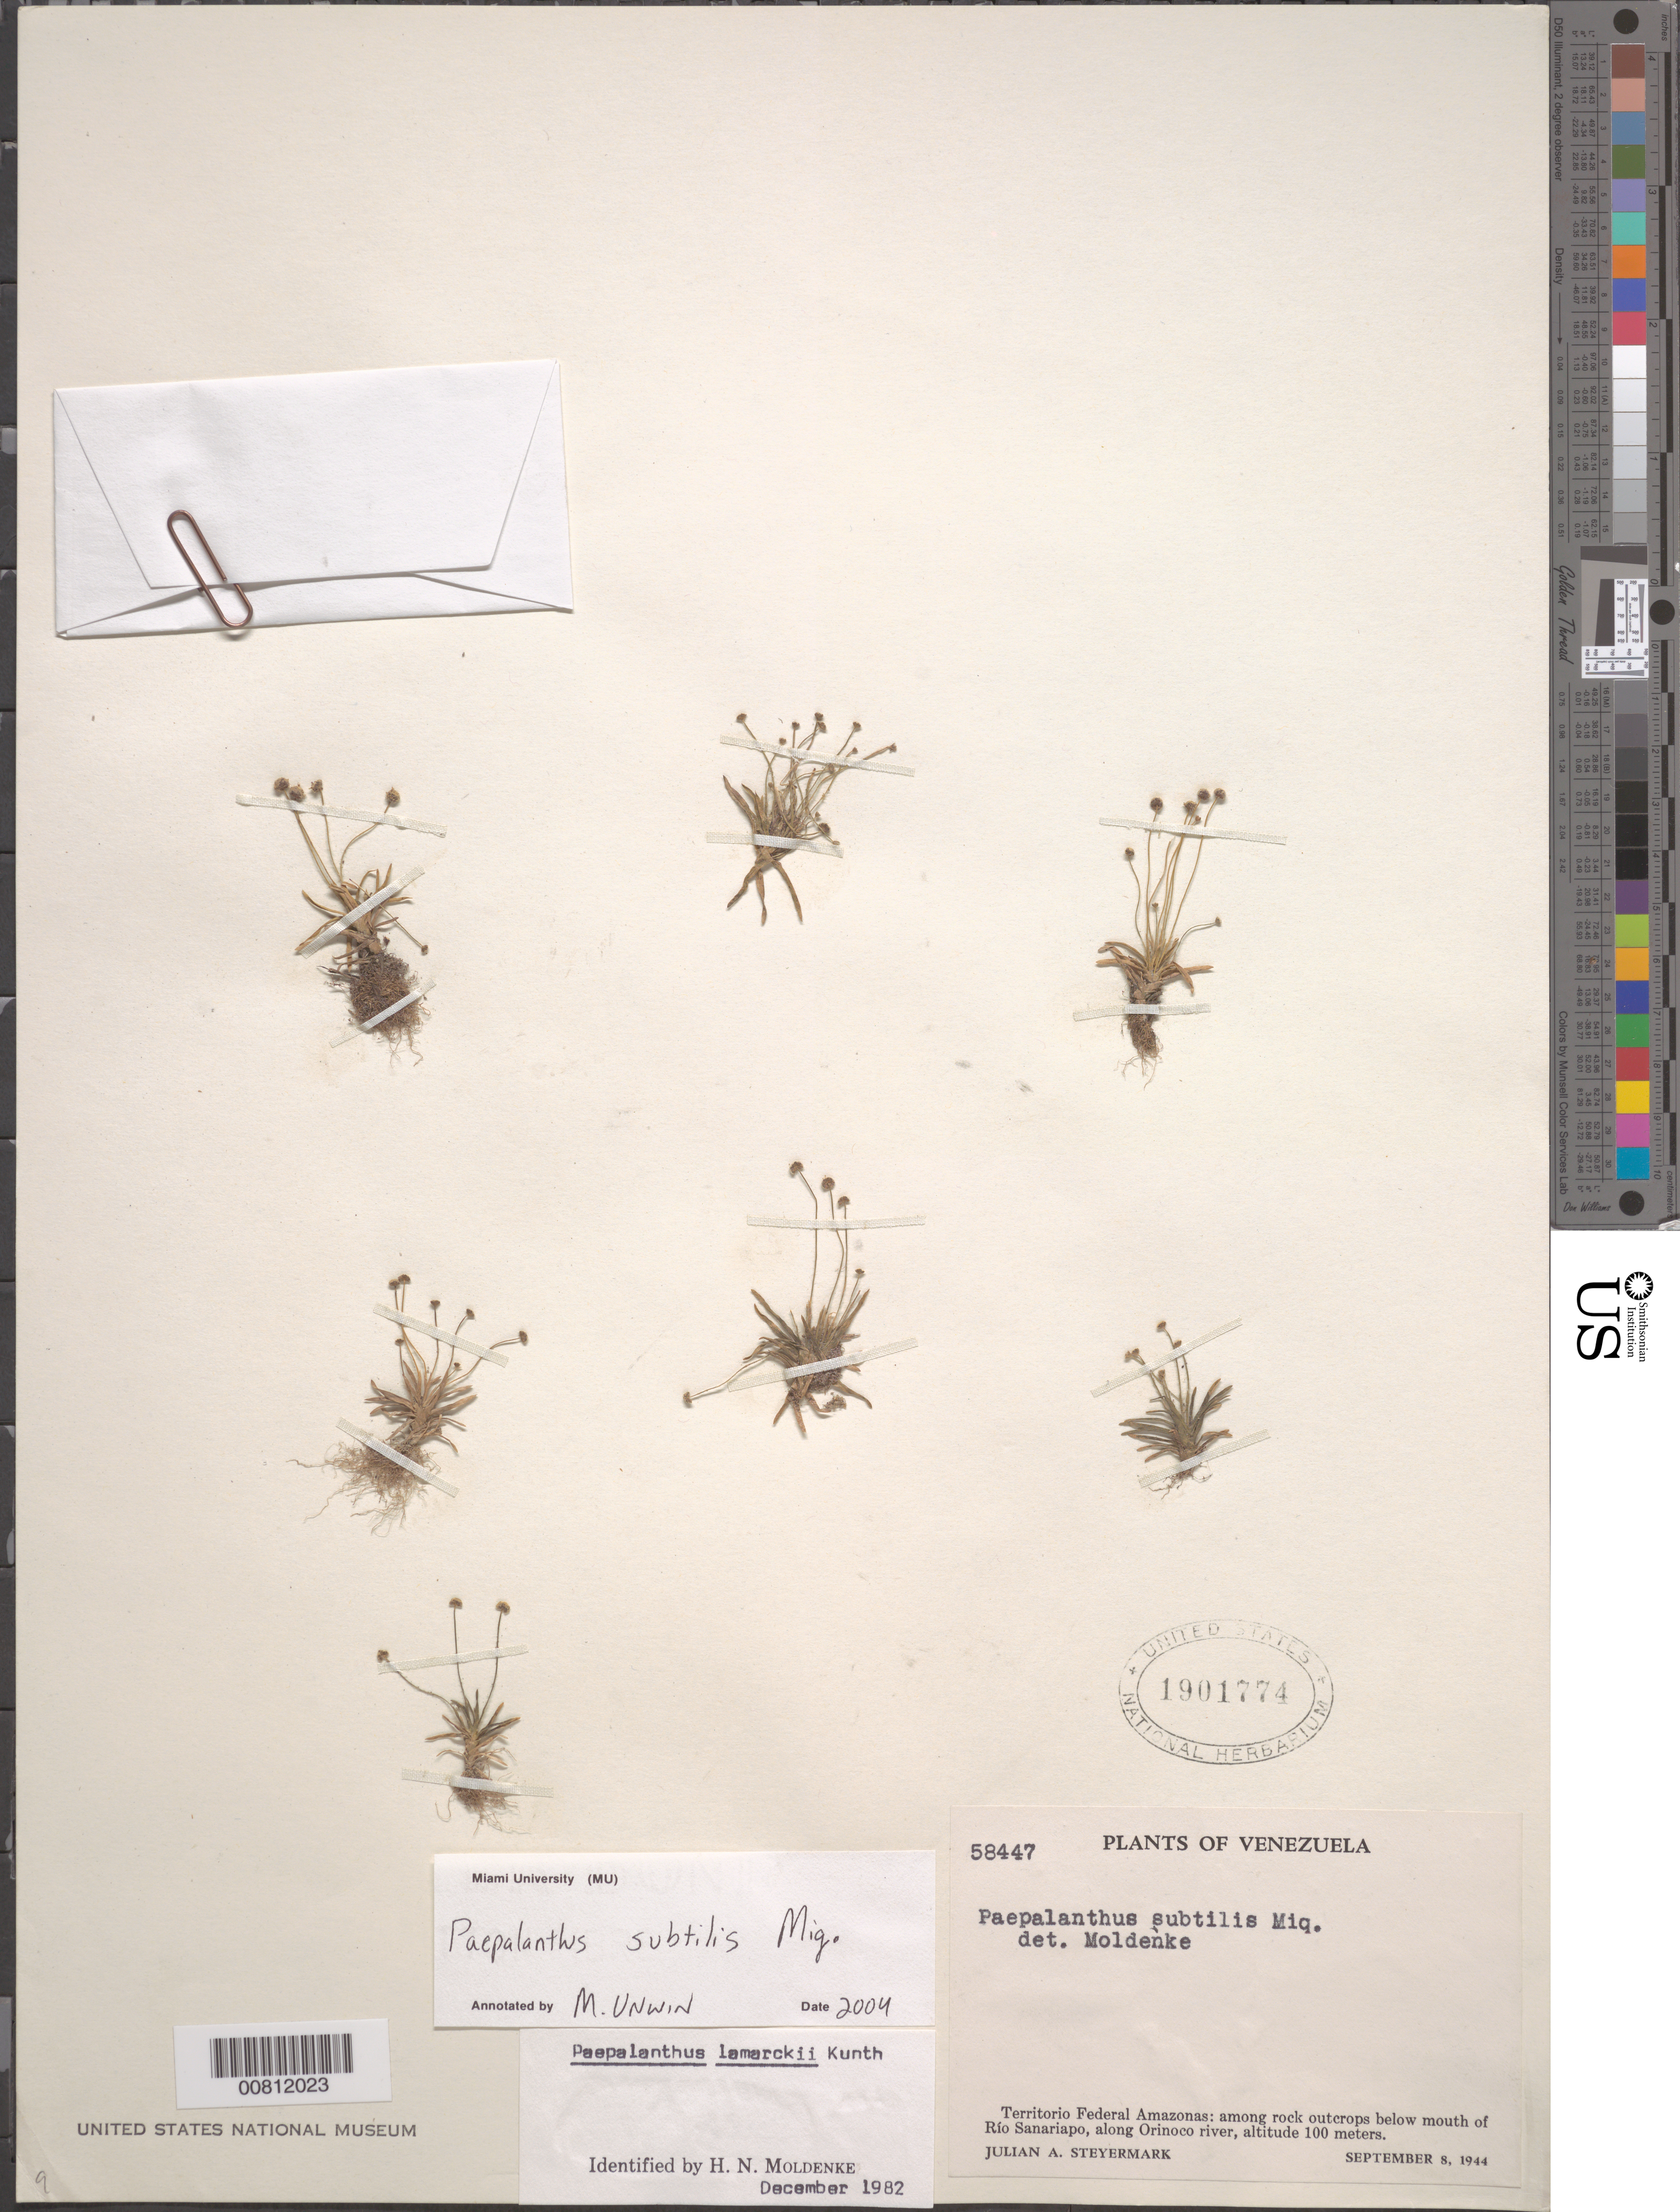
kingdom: Plantae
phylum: Tracheophyta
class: Liliopsida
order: Poales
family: Eriocaulaceae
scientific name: Giuliettia subtilis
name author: (Miq.) Andrino & Sano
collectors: J. Steyermark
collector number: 58447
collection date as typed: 8-Sep-44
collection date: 1944-09-08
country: Venezuela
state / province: Amazonas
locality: Río Sanariapo, below mouth, along Orinoco River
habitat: Among rock outcrops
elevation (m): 100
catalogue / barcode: US 1901774